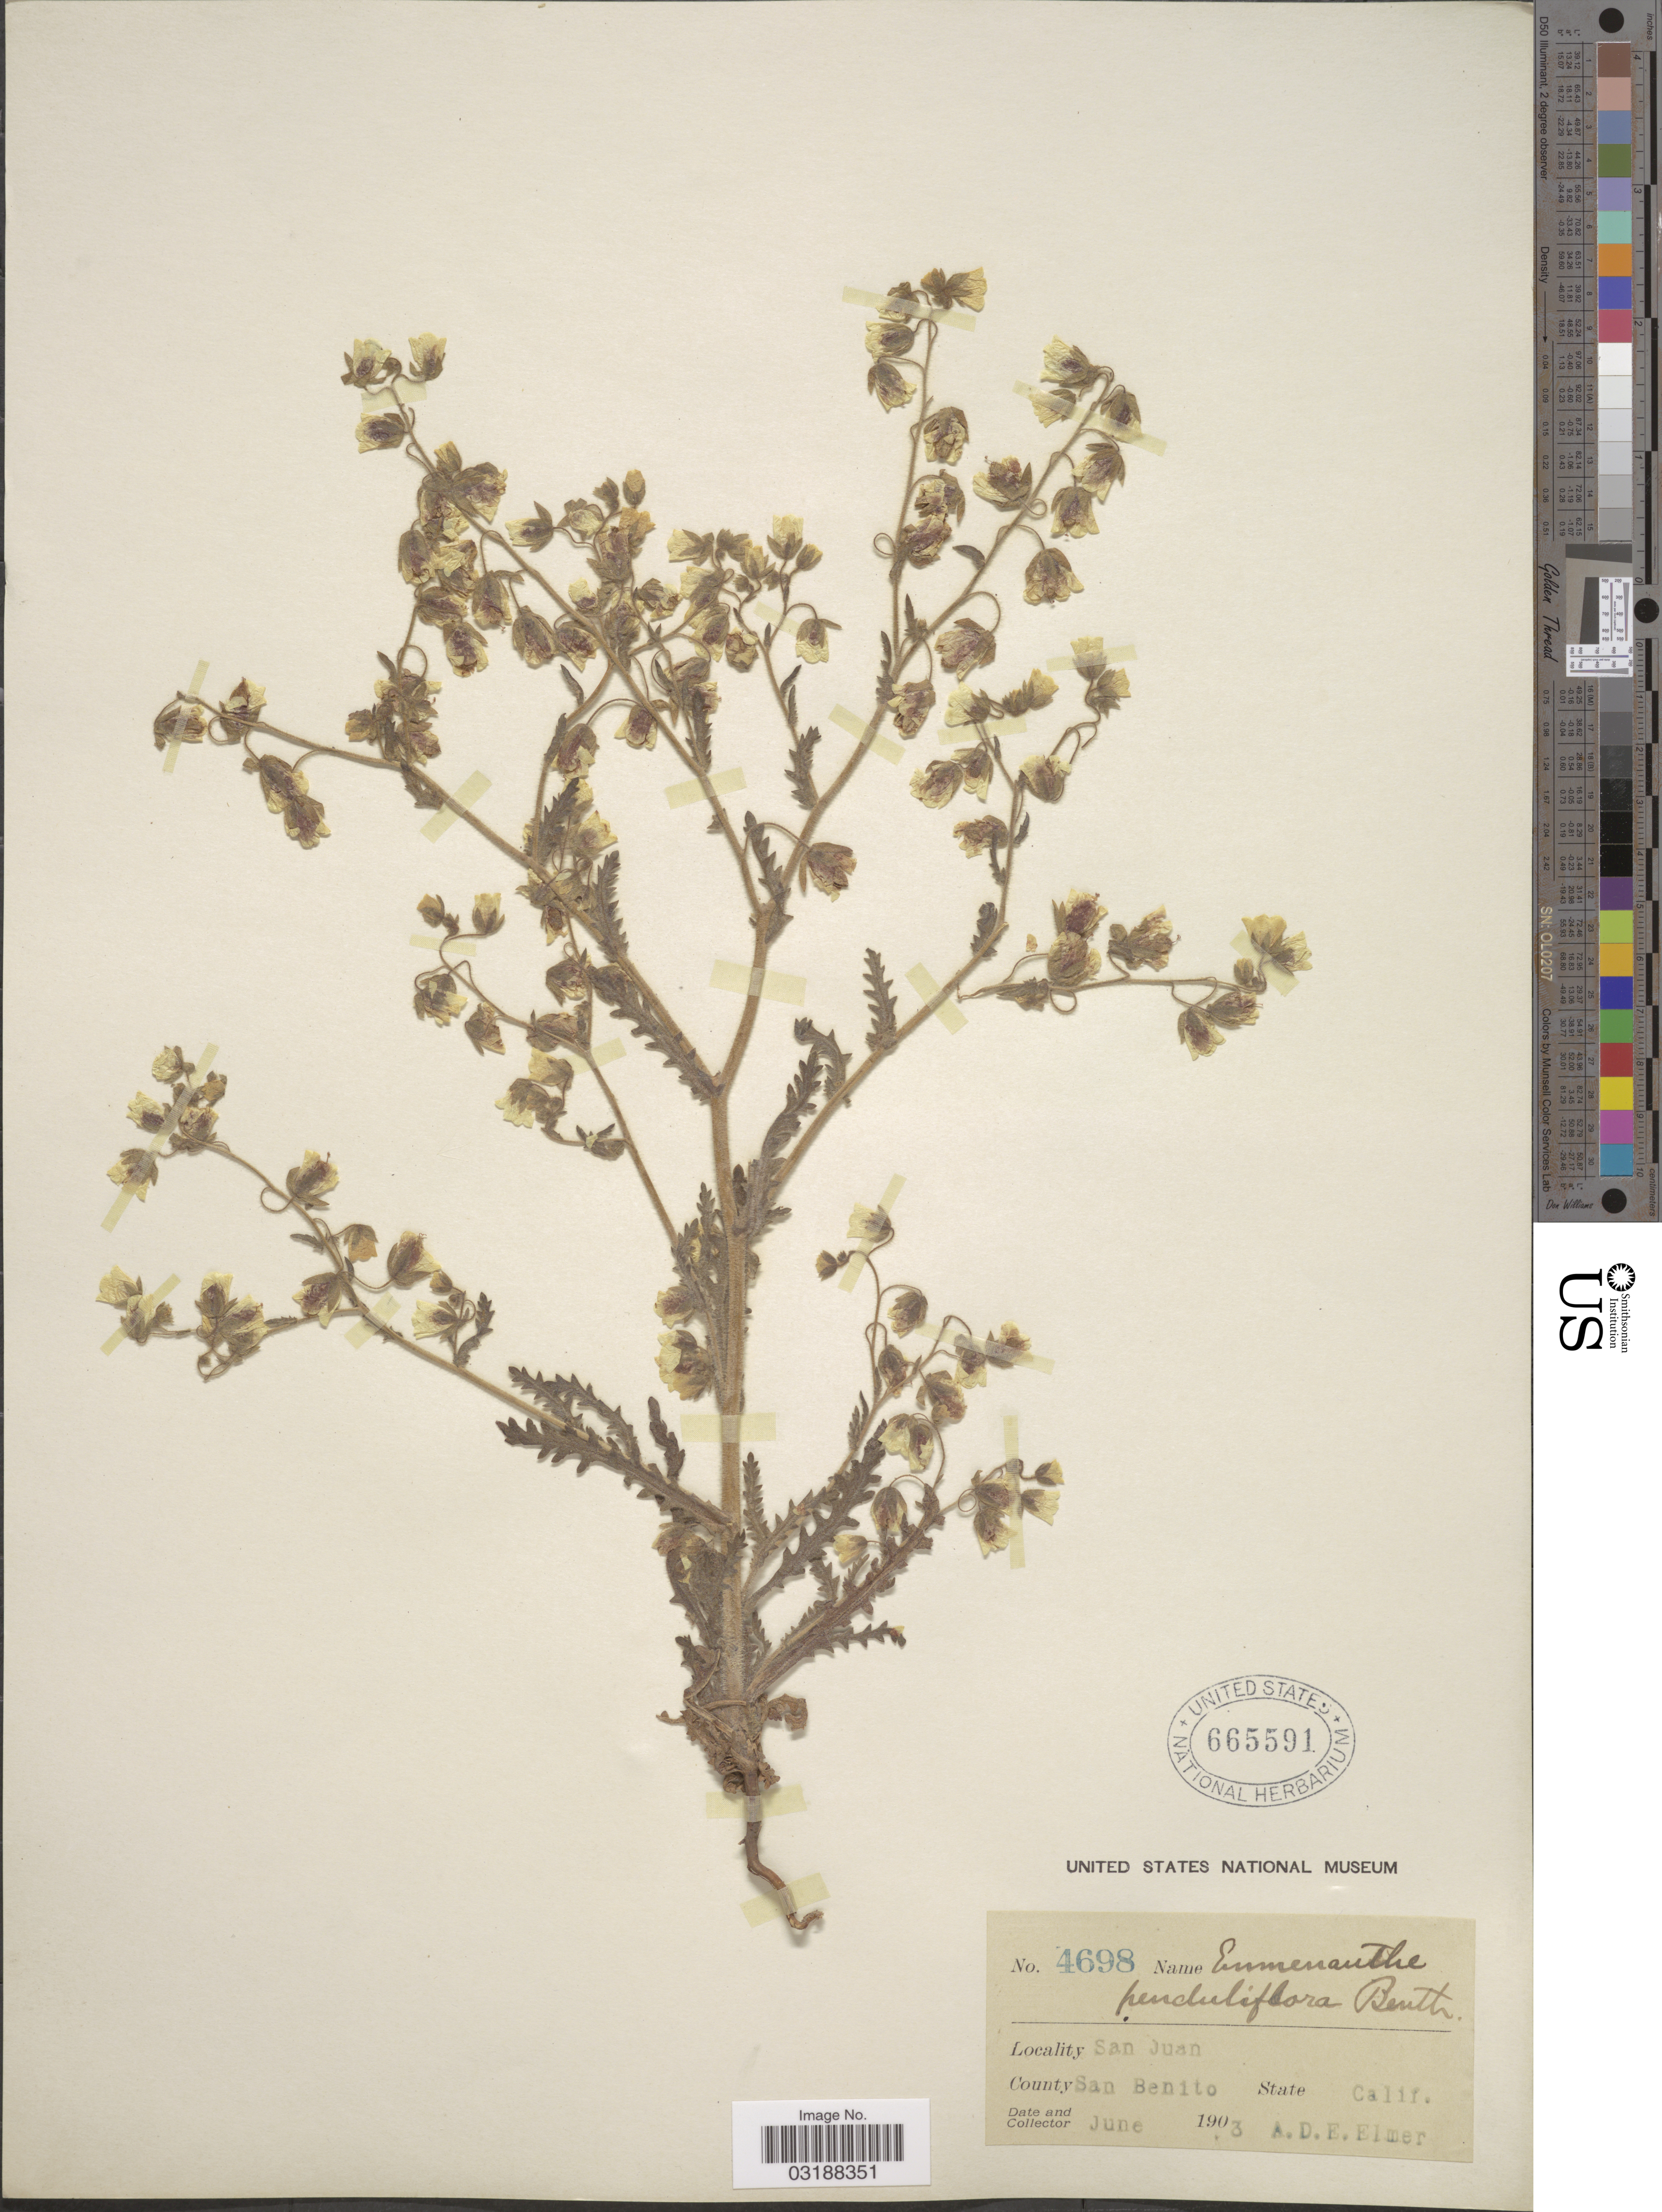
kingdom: Plantae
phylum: Tracheophyta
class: Magnoliopsida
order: Boraginales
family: Hydrophyllaceae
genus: Emmenanthe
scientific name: Emmenanthe penduliflora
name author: Benth.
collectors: A. D. E. Elmer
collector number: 4698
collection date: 1903-06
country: United States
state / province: California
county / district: San Benito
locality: San Juan. County San Benito. State Calif.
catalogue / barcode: US 665591